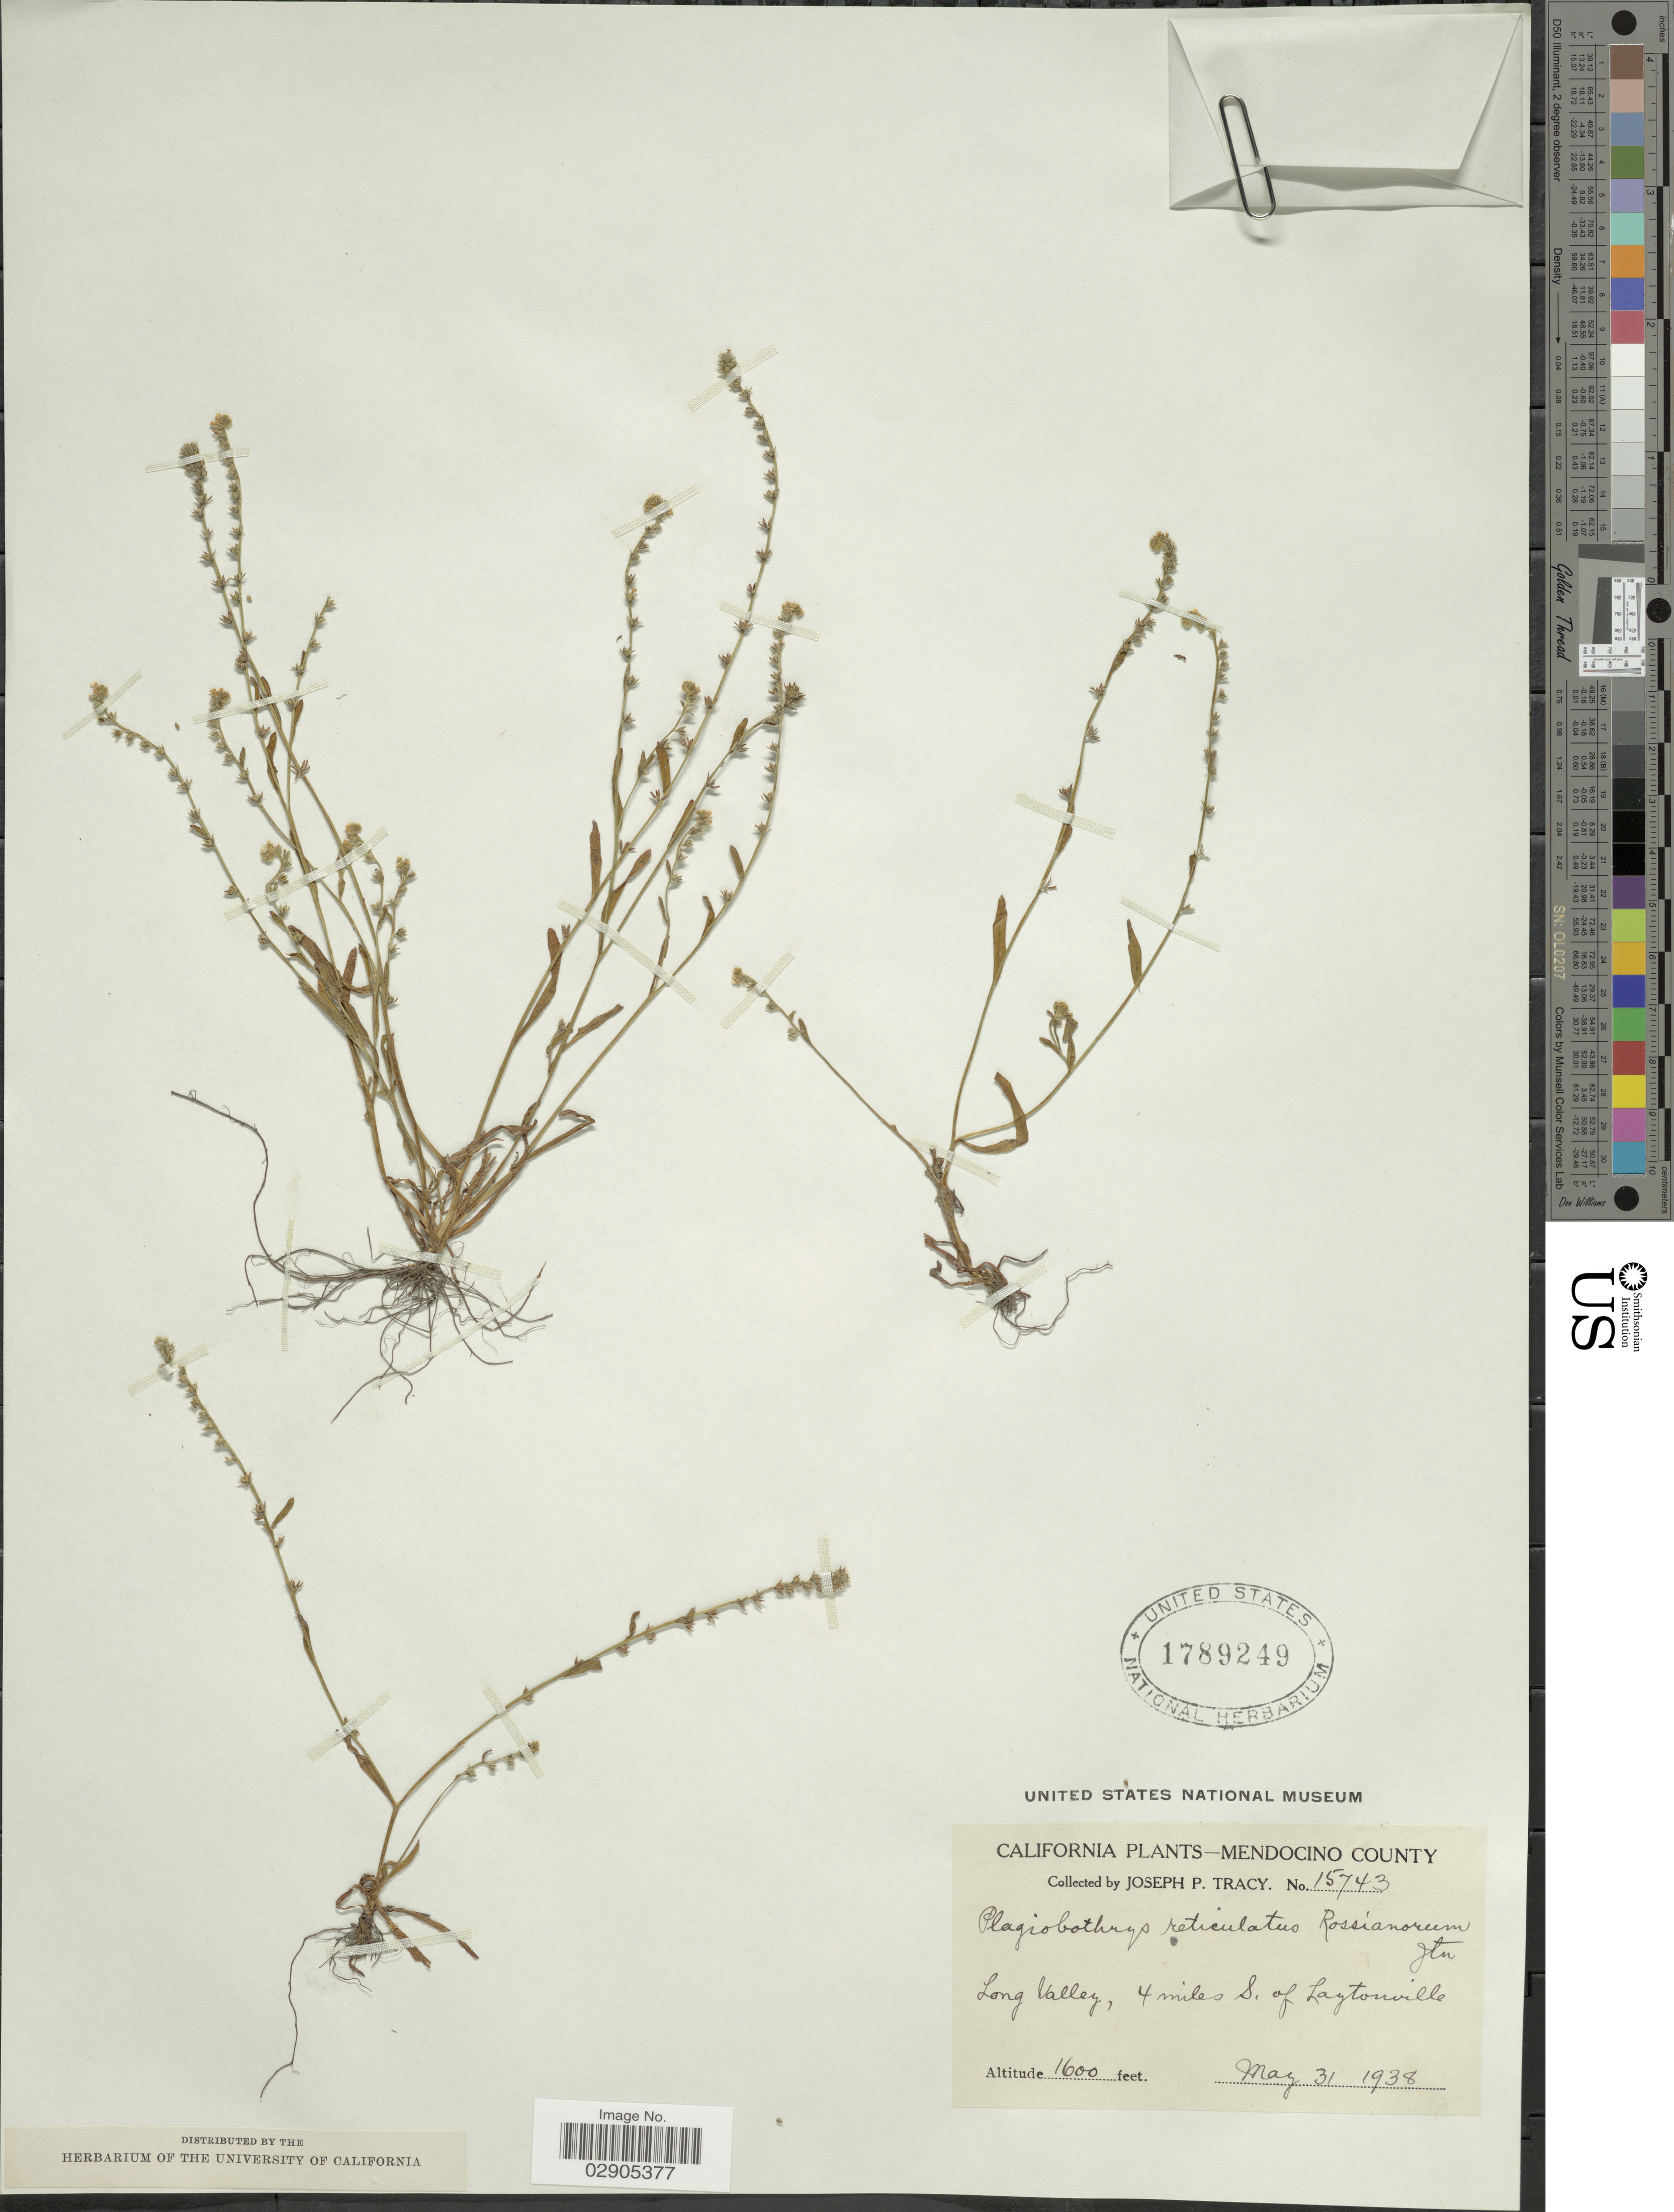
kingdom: Plantae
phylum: Tracheophyta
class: Magnoliopsida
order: Boraginales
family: Boraginaceae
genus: Allocarya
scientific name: Allocarya reticulata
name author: Piper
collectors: J. Tracy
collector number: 15743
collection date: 1938-05-31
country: United States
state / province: California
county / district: Mendocino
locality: Mendocino County. Long Valley, 4 miles S. of Laytonville.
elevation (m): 488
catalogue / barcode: US 1789249